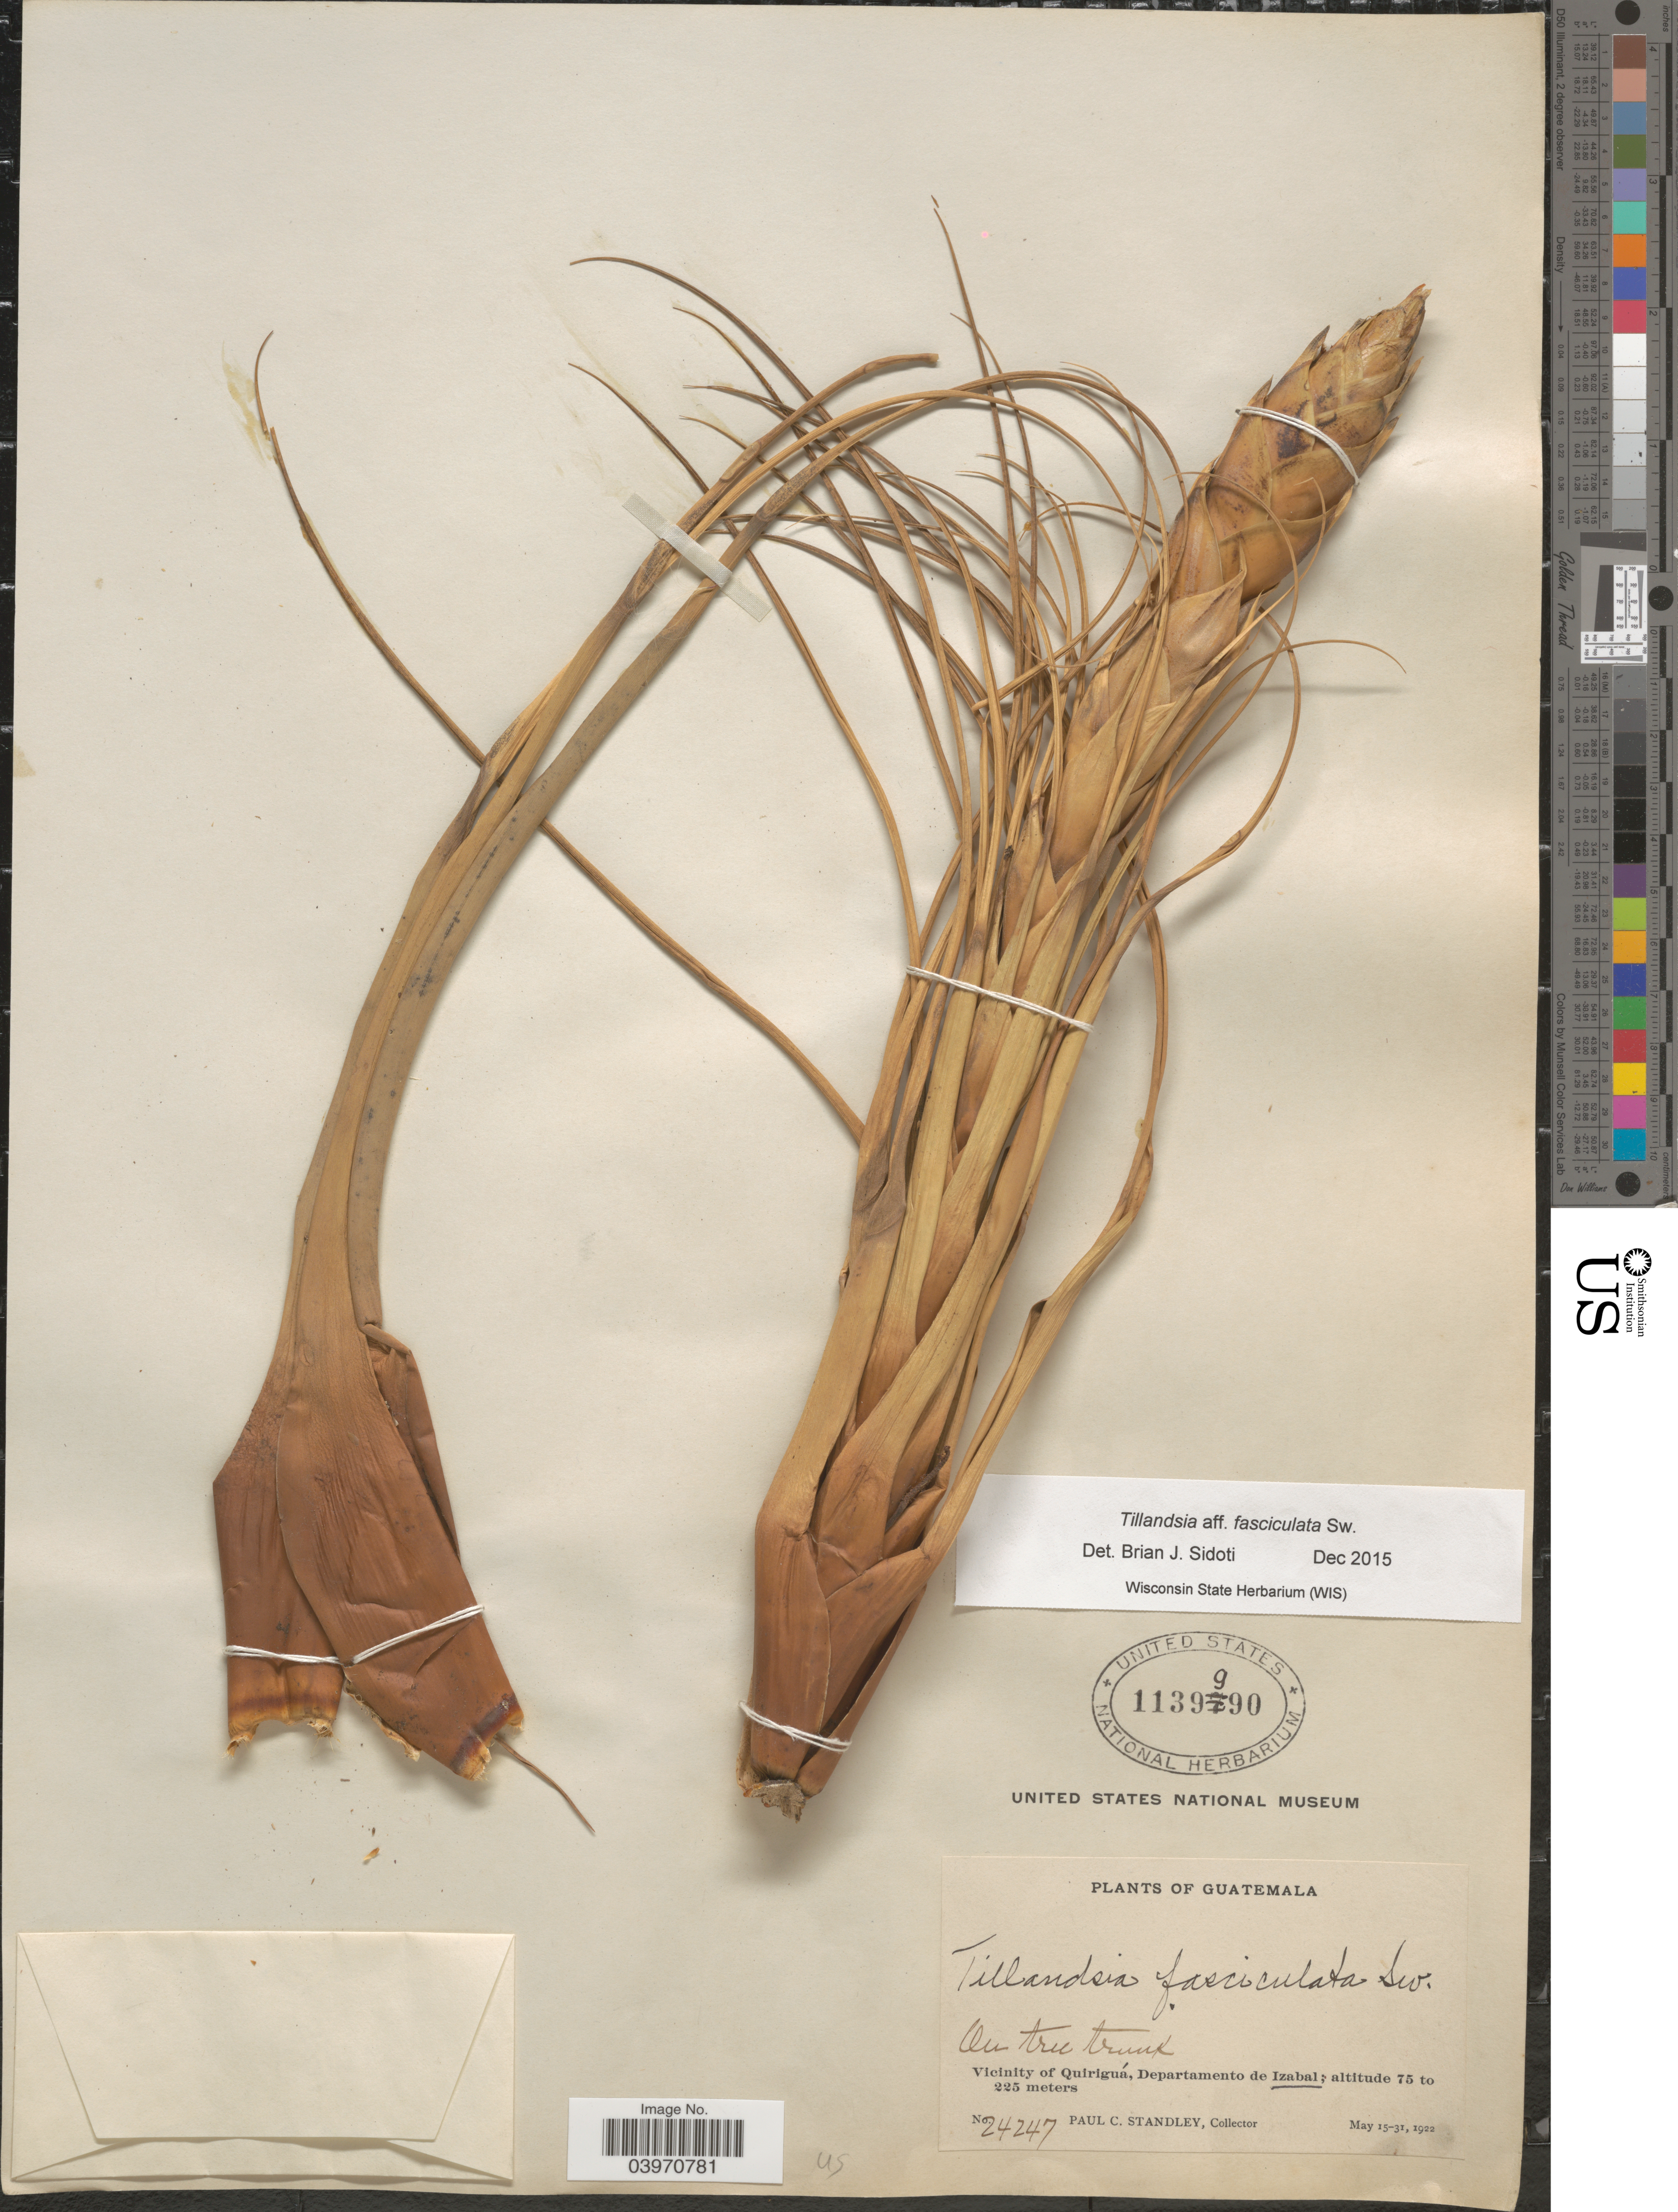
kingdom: Plantae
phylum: Tracheophyta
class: Liliopsida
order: Poales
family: Bromeliaceae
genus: Tillandsia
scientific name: Tillandsia fasciculata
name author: Sw.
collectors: P. C. Standley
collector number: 24247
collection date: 1922-05-15/1922-05-31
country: Guatemala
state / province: Izabal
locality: Vicinity of Quiriguá, Departamento de Izabal.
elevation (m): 75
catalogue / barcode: US 1139990